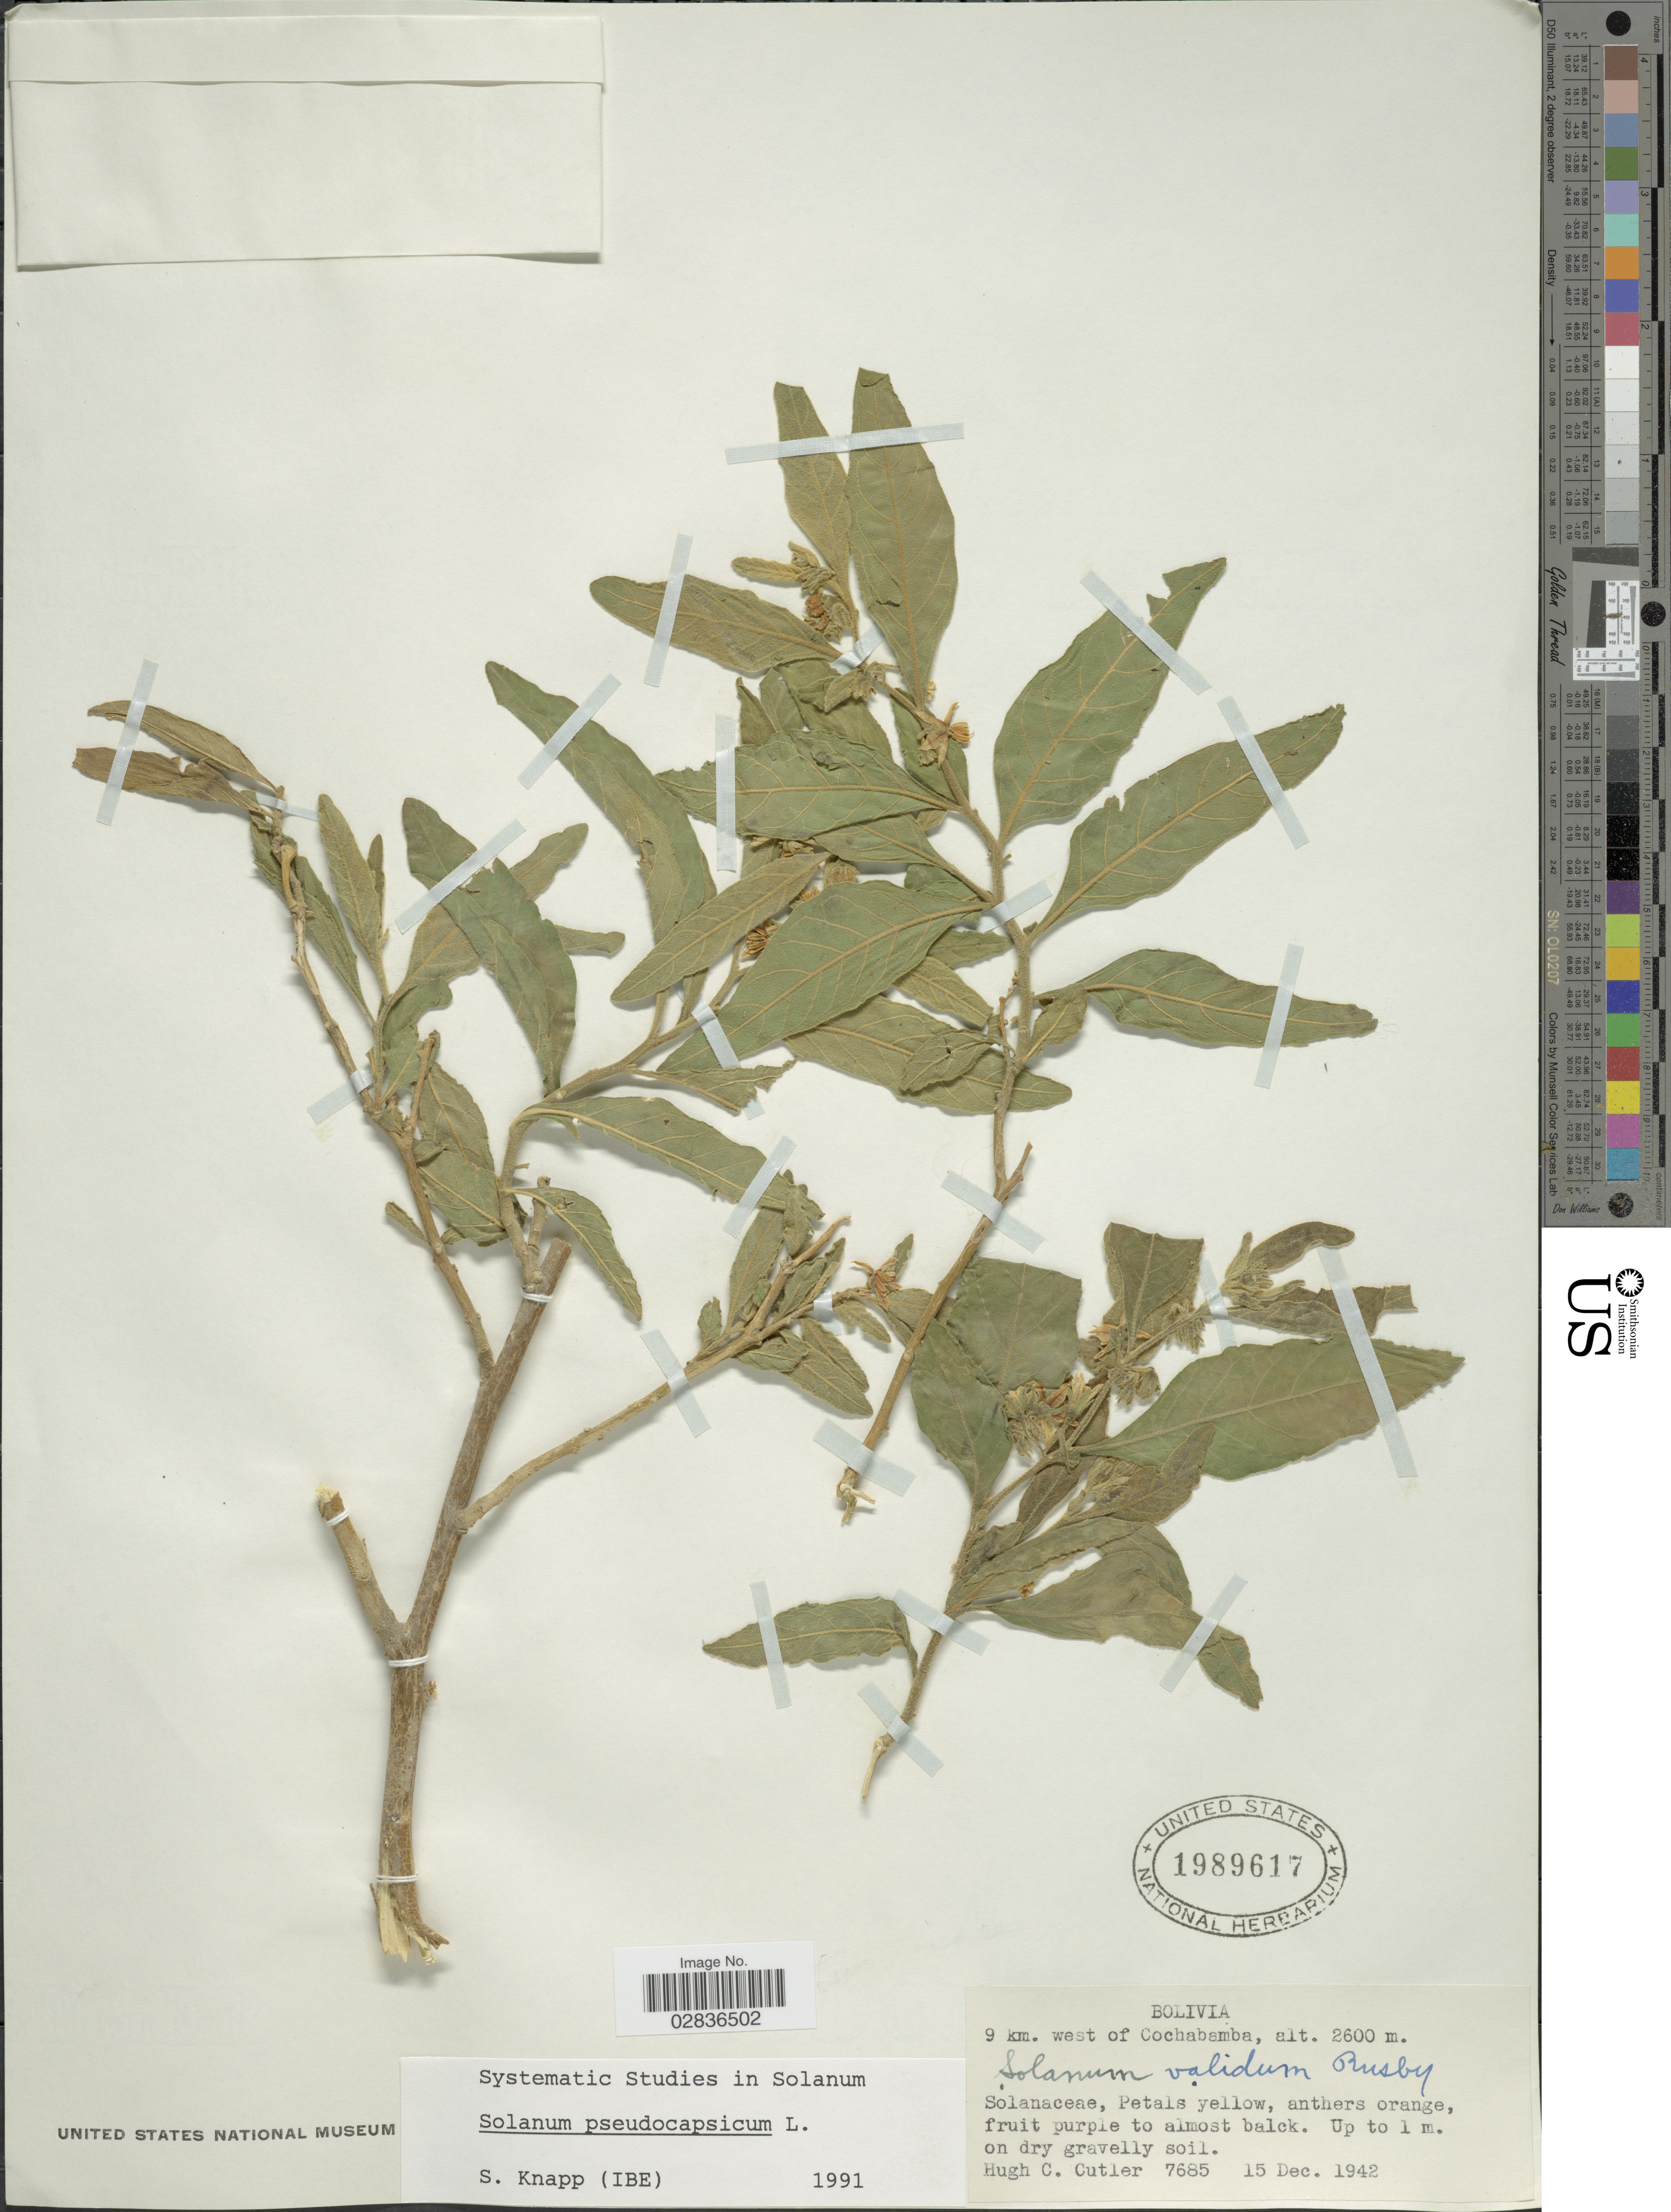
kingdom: Plantae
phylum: Tracheophyta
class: Magnoliopsida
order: Solanales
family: Solanaceae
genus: Solanum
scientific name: Solanum pseudocapsicum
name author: L.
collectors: H. C. Cutler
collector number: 7685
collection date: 1942-12-15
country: Bolivia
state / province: Cochabamba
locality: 9 km. west of Cochabamba.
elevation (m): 2600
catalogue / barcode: US 1989617